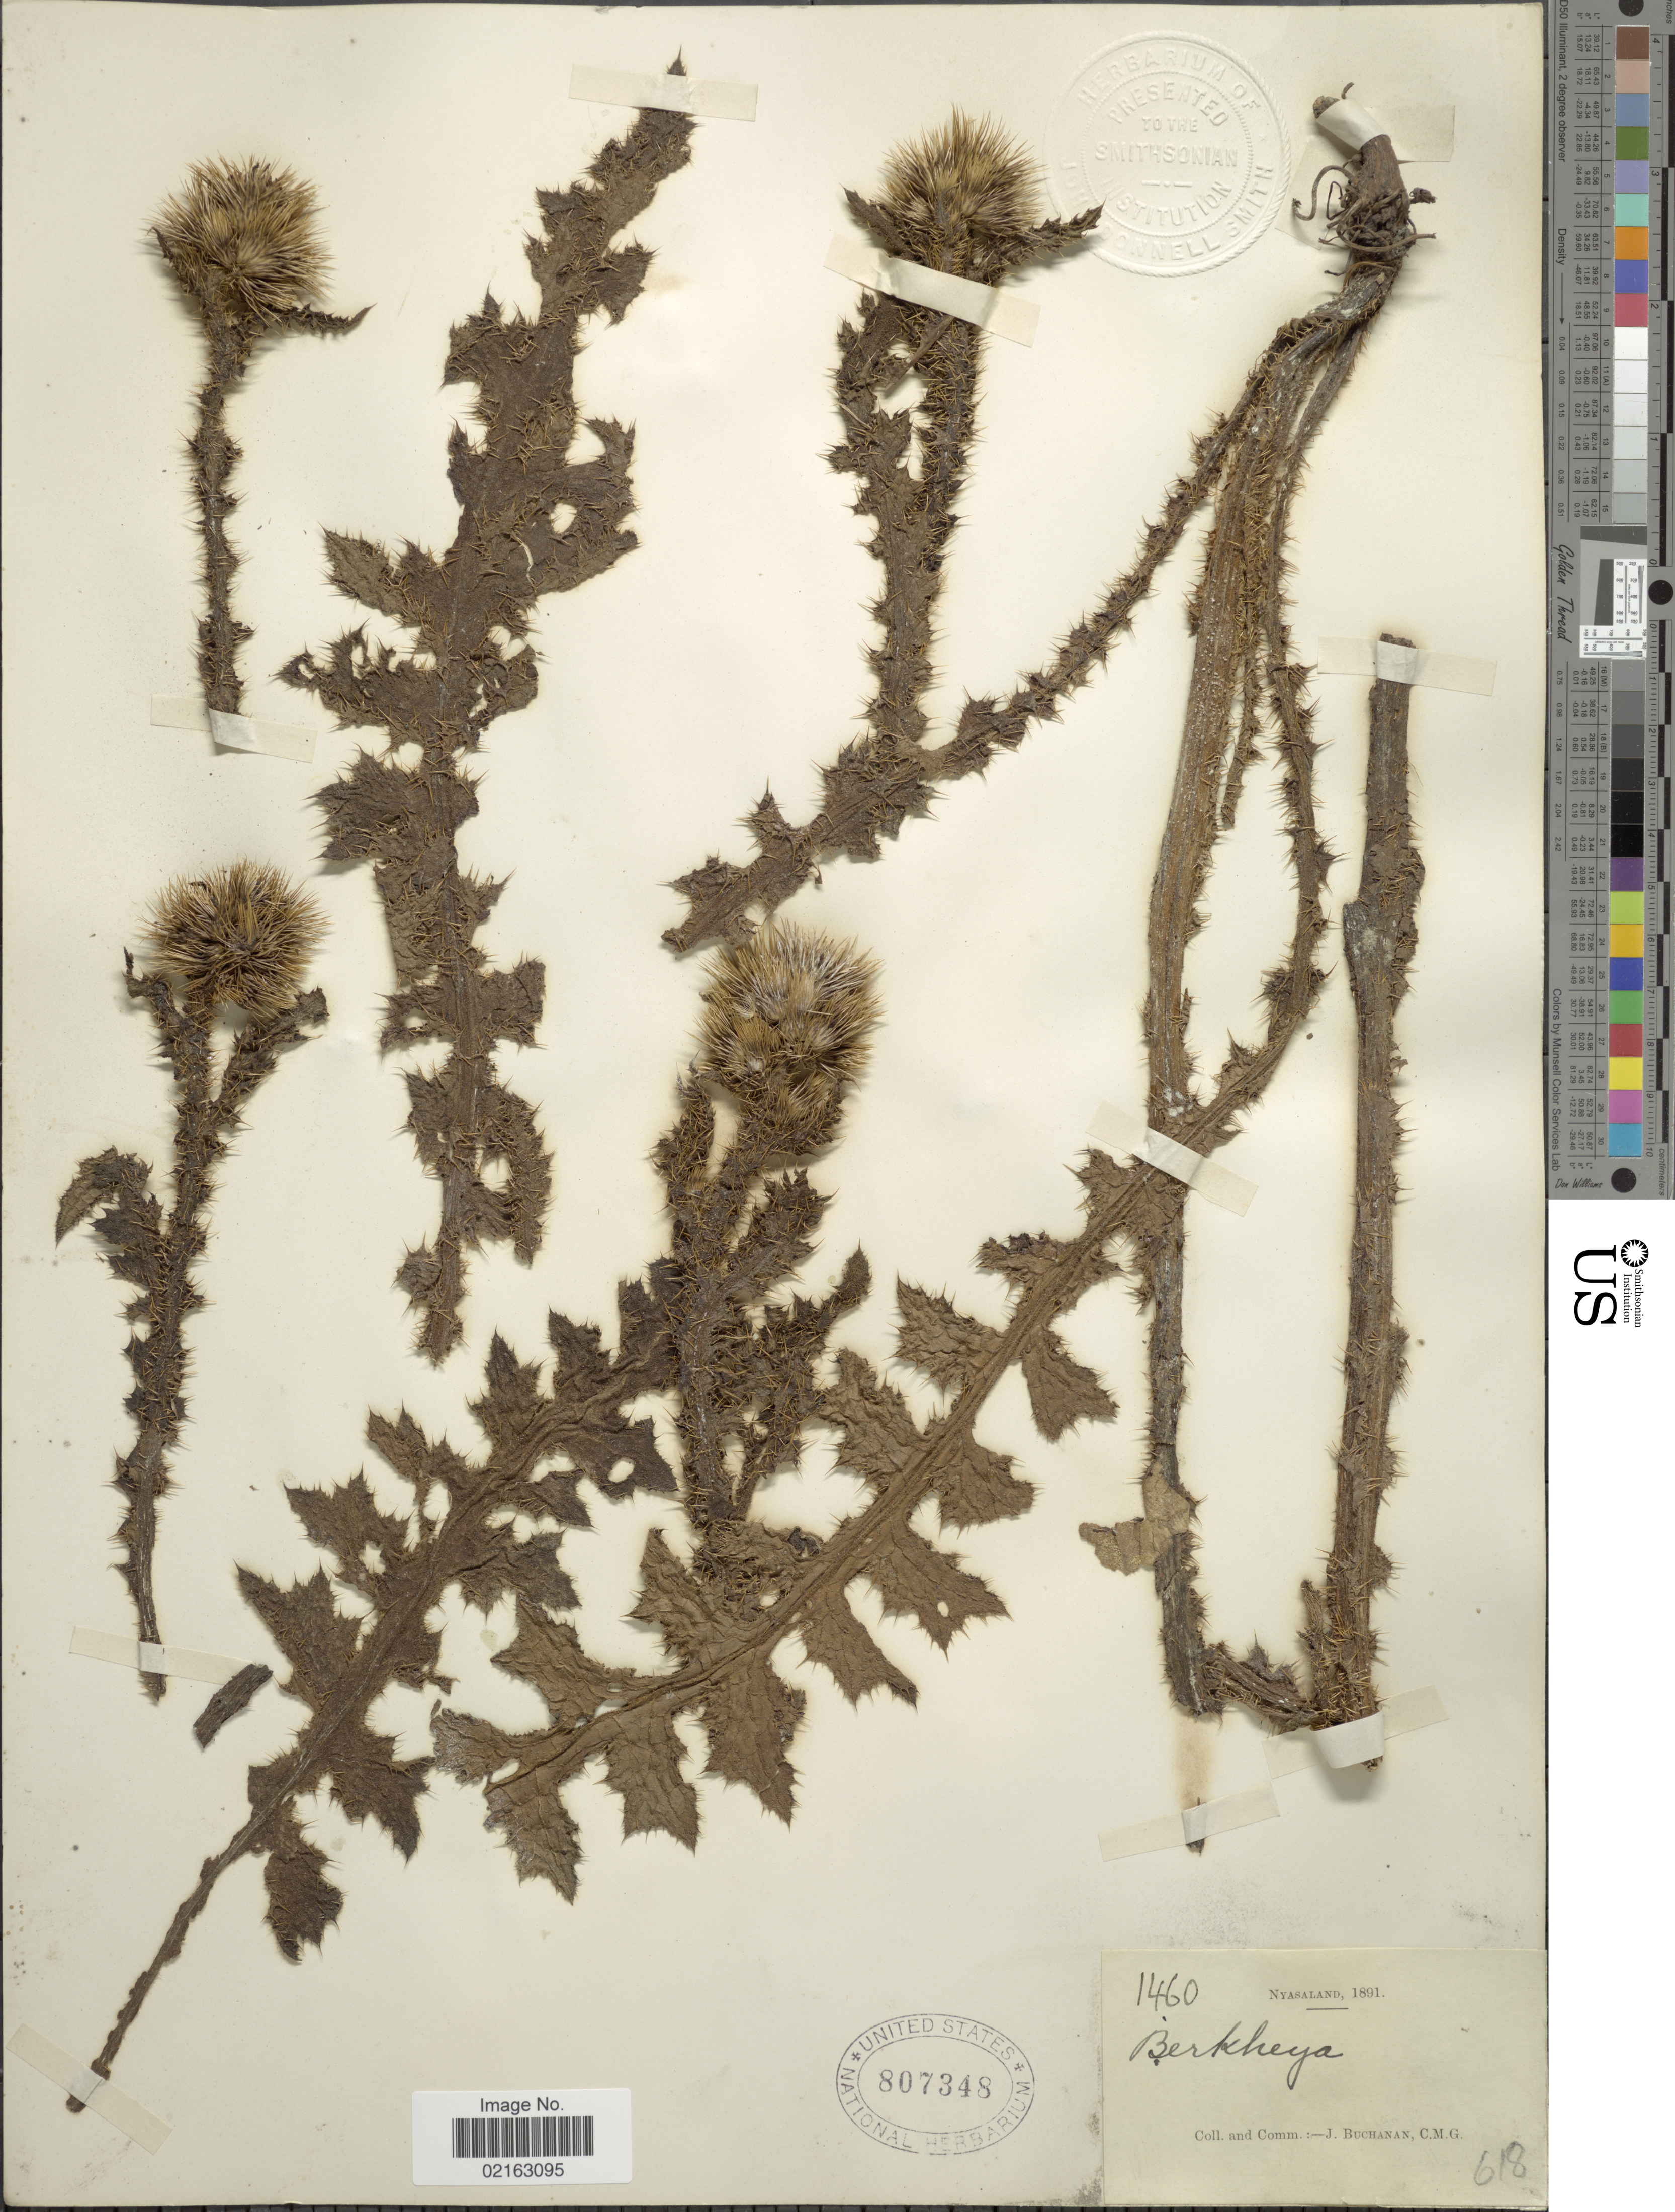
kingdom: Plantae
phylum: Tracheophyta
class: Magnoliopsida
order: Asterales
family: Asteraceae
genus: Berkheya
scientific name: Berkheya sp.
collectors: J. Buchanan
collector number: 1460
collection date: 1891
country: Malawi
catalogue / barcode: US 807348